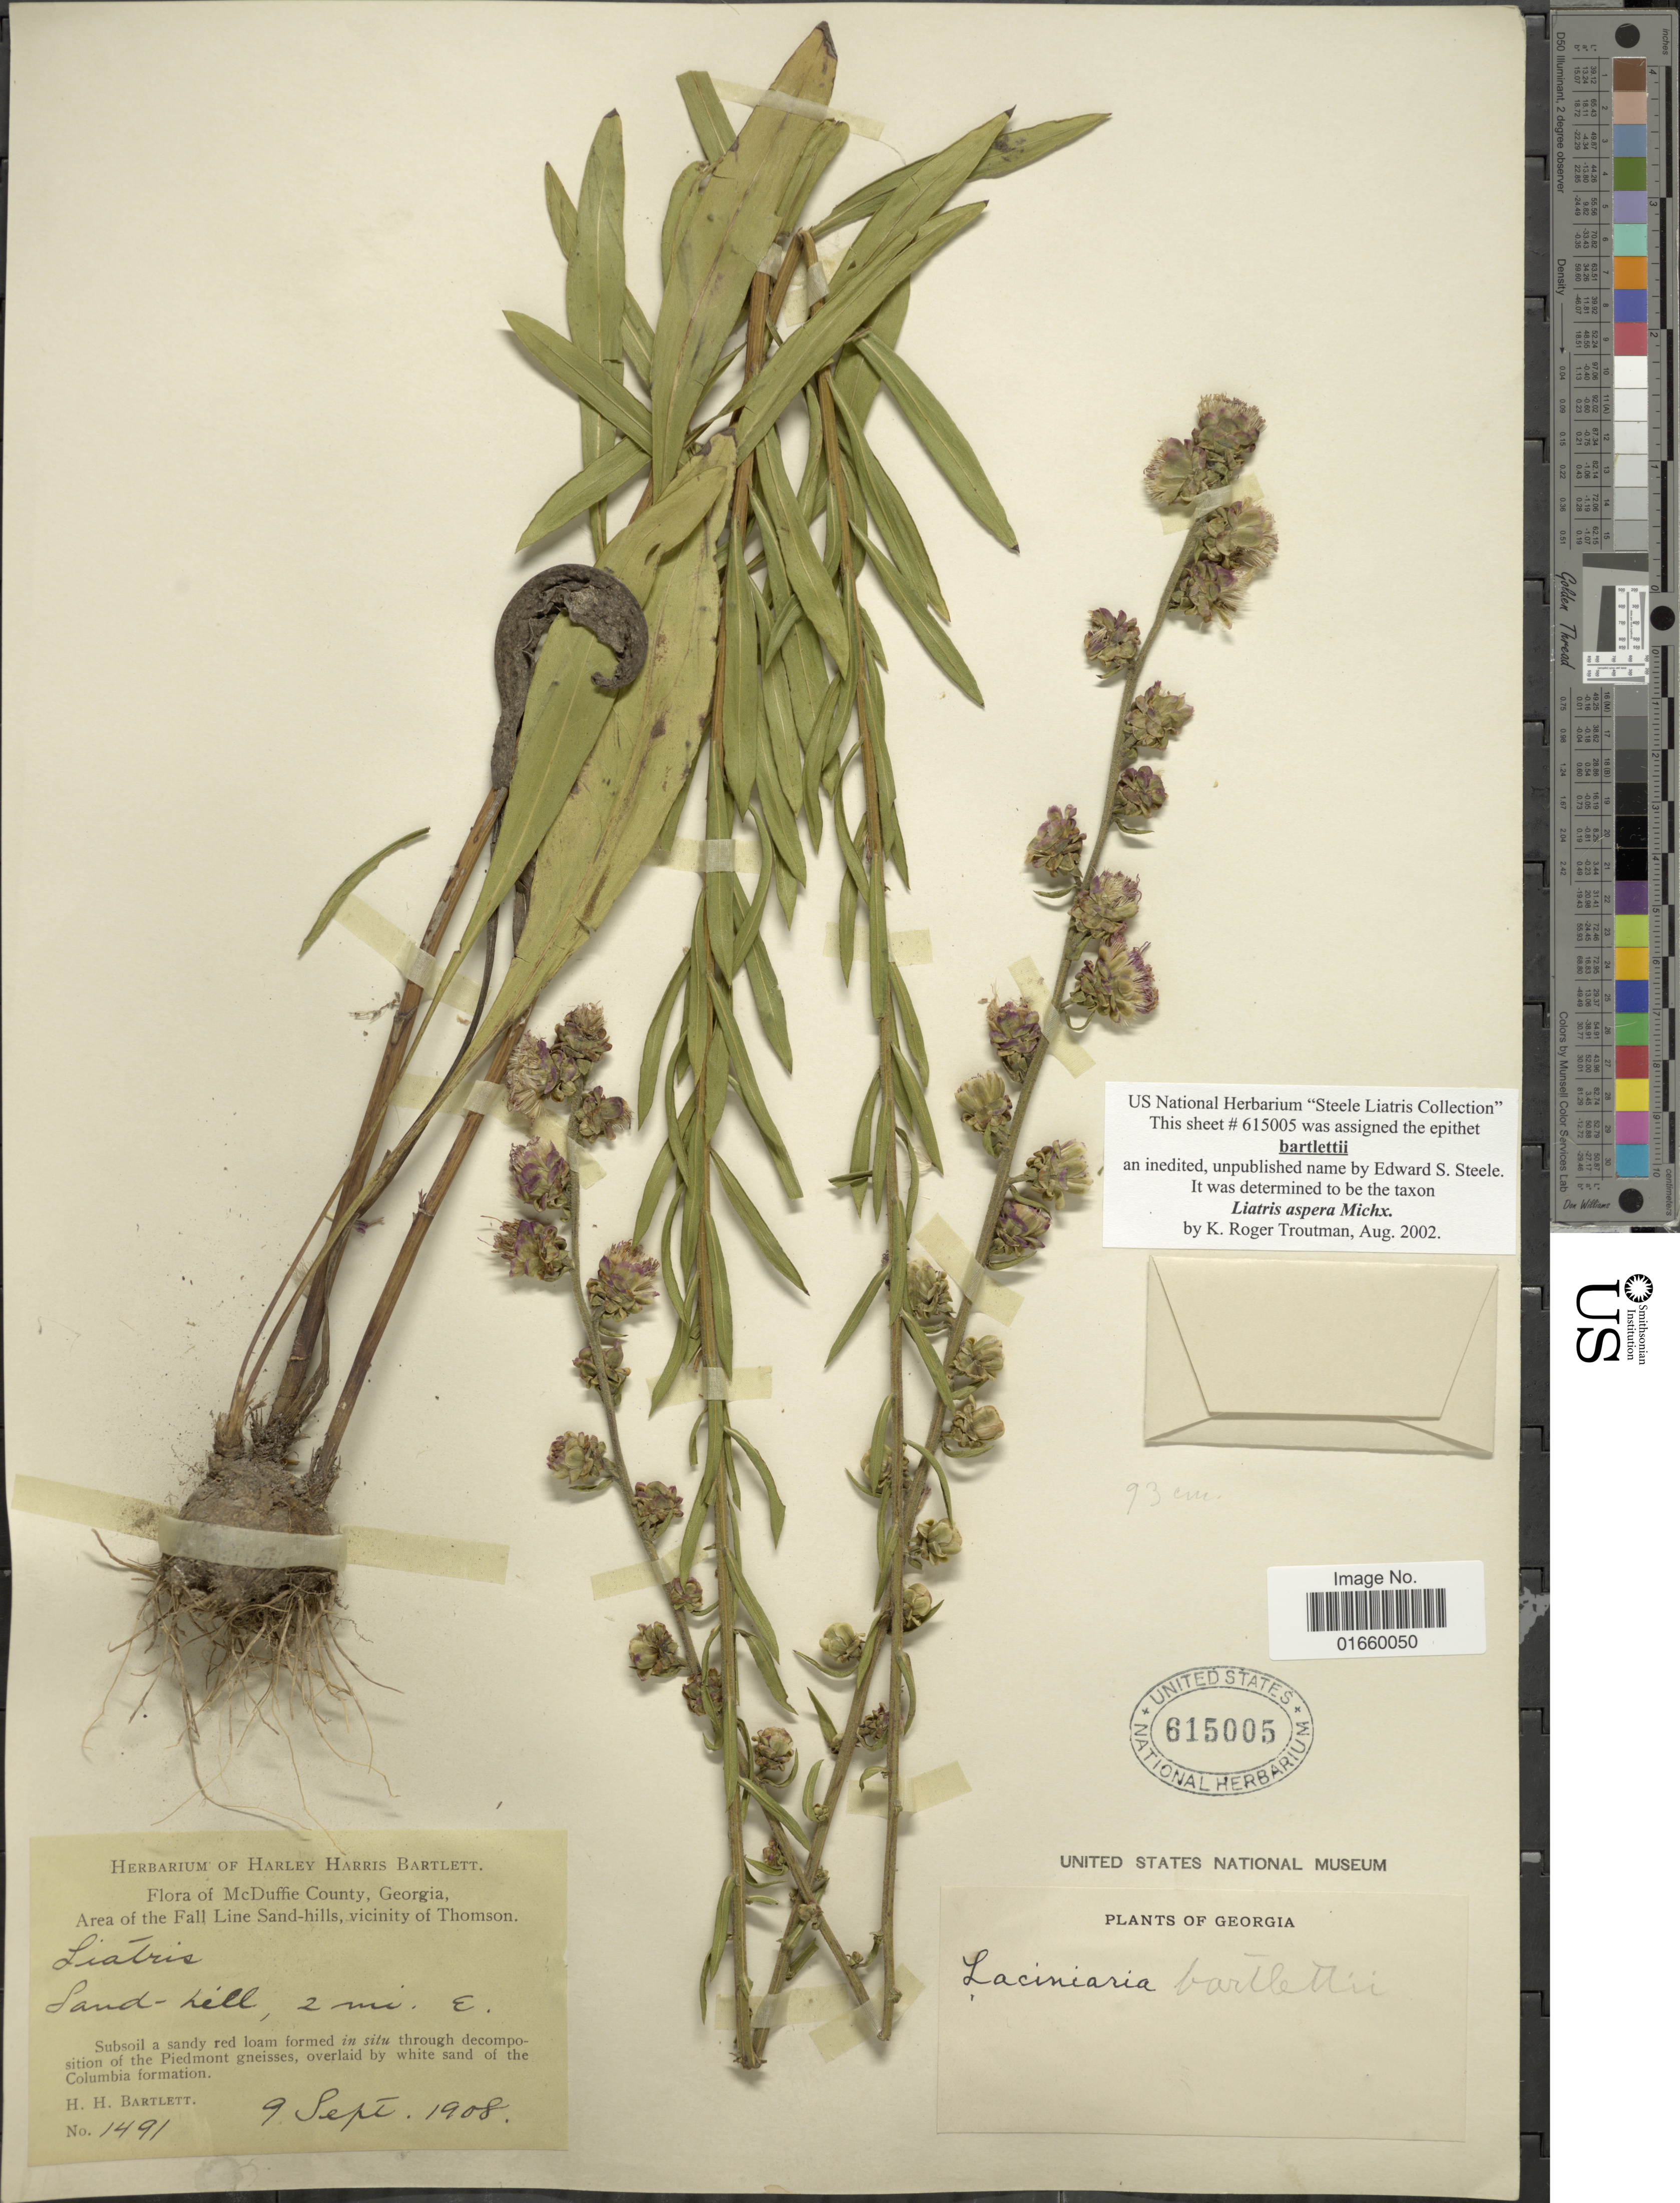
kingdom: Plantae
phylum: Tracheophyta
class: Magnoliopsida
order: Asterales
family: Asteraceae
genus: Liatris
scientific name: Liatris aspera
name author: Michx.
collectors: H. H. Bartlett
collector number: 1491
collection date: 1908-09-09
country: United States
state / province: Georgia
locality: McDuffie County, Georgia, area of the Fall line Sand-hills, vicinity of Thomson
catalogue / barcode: US 615005